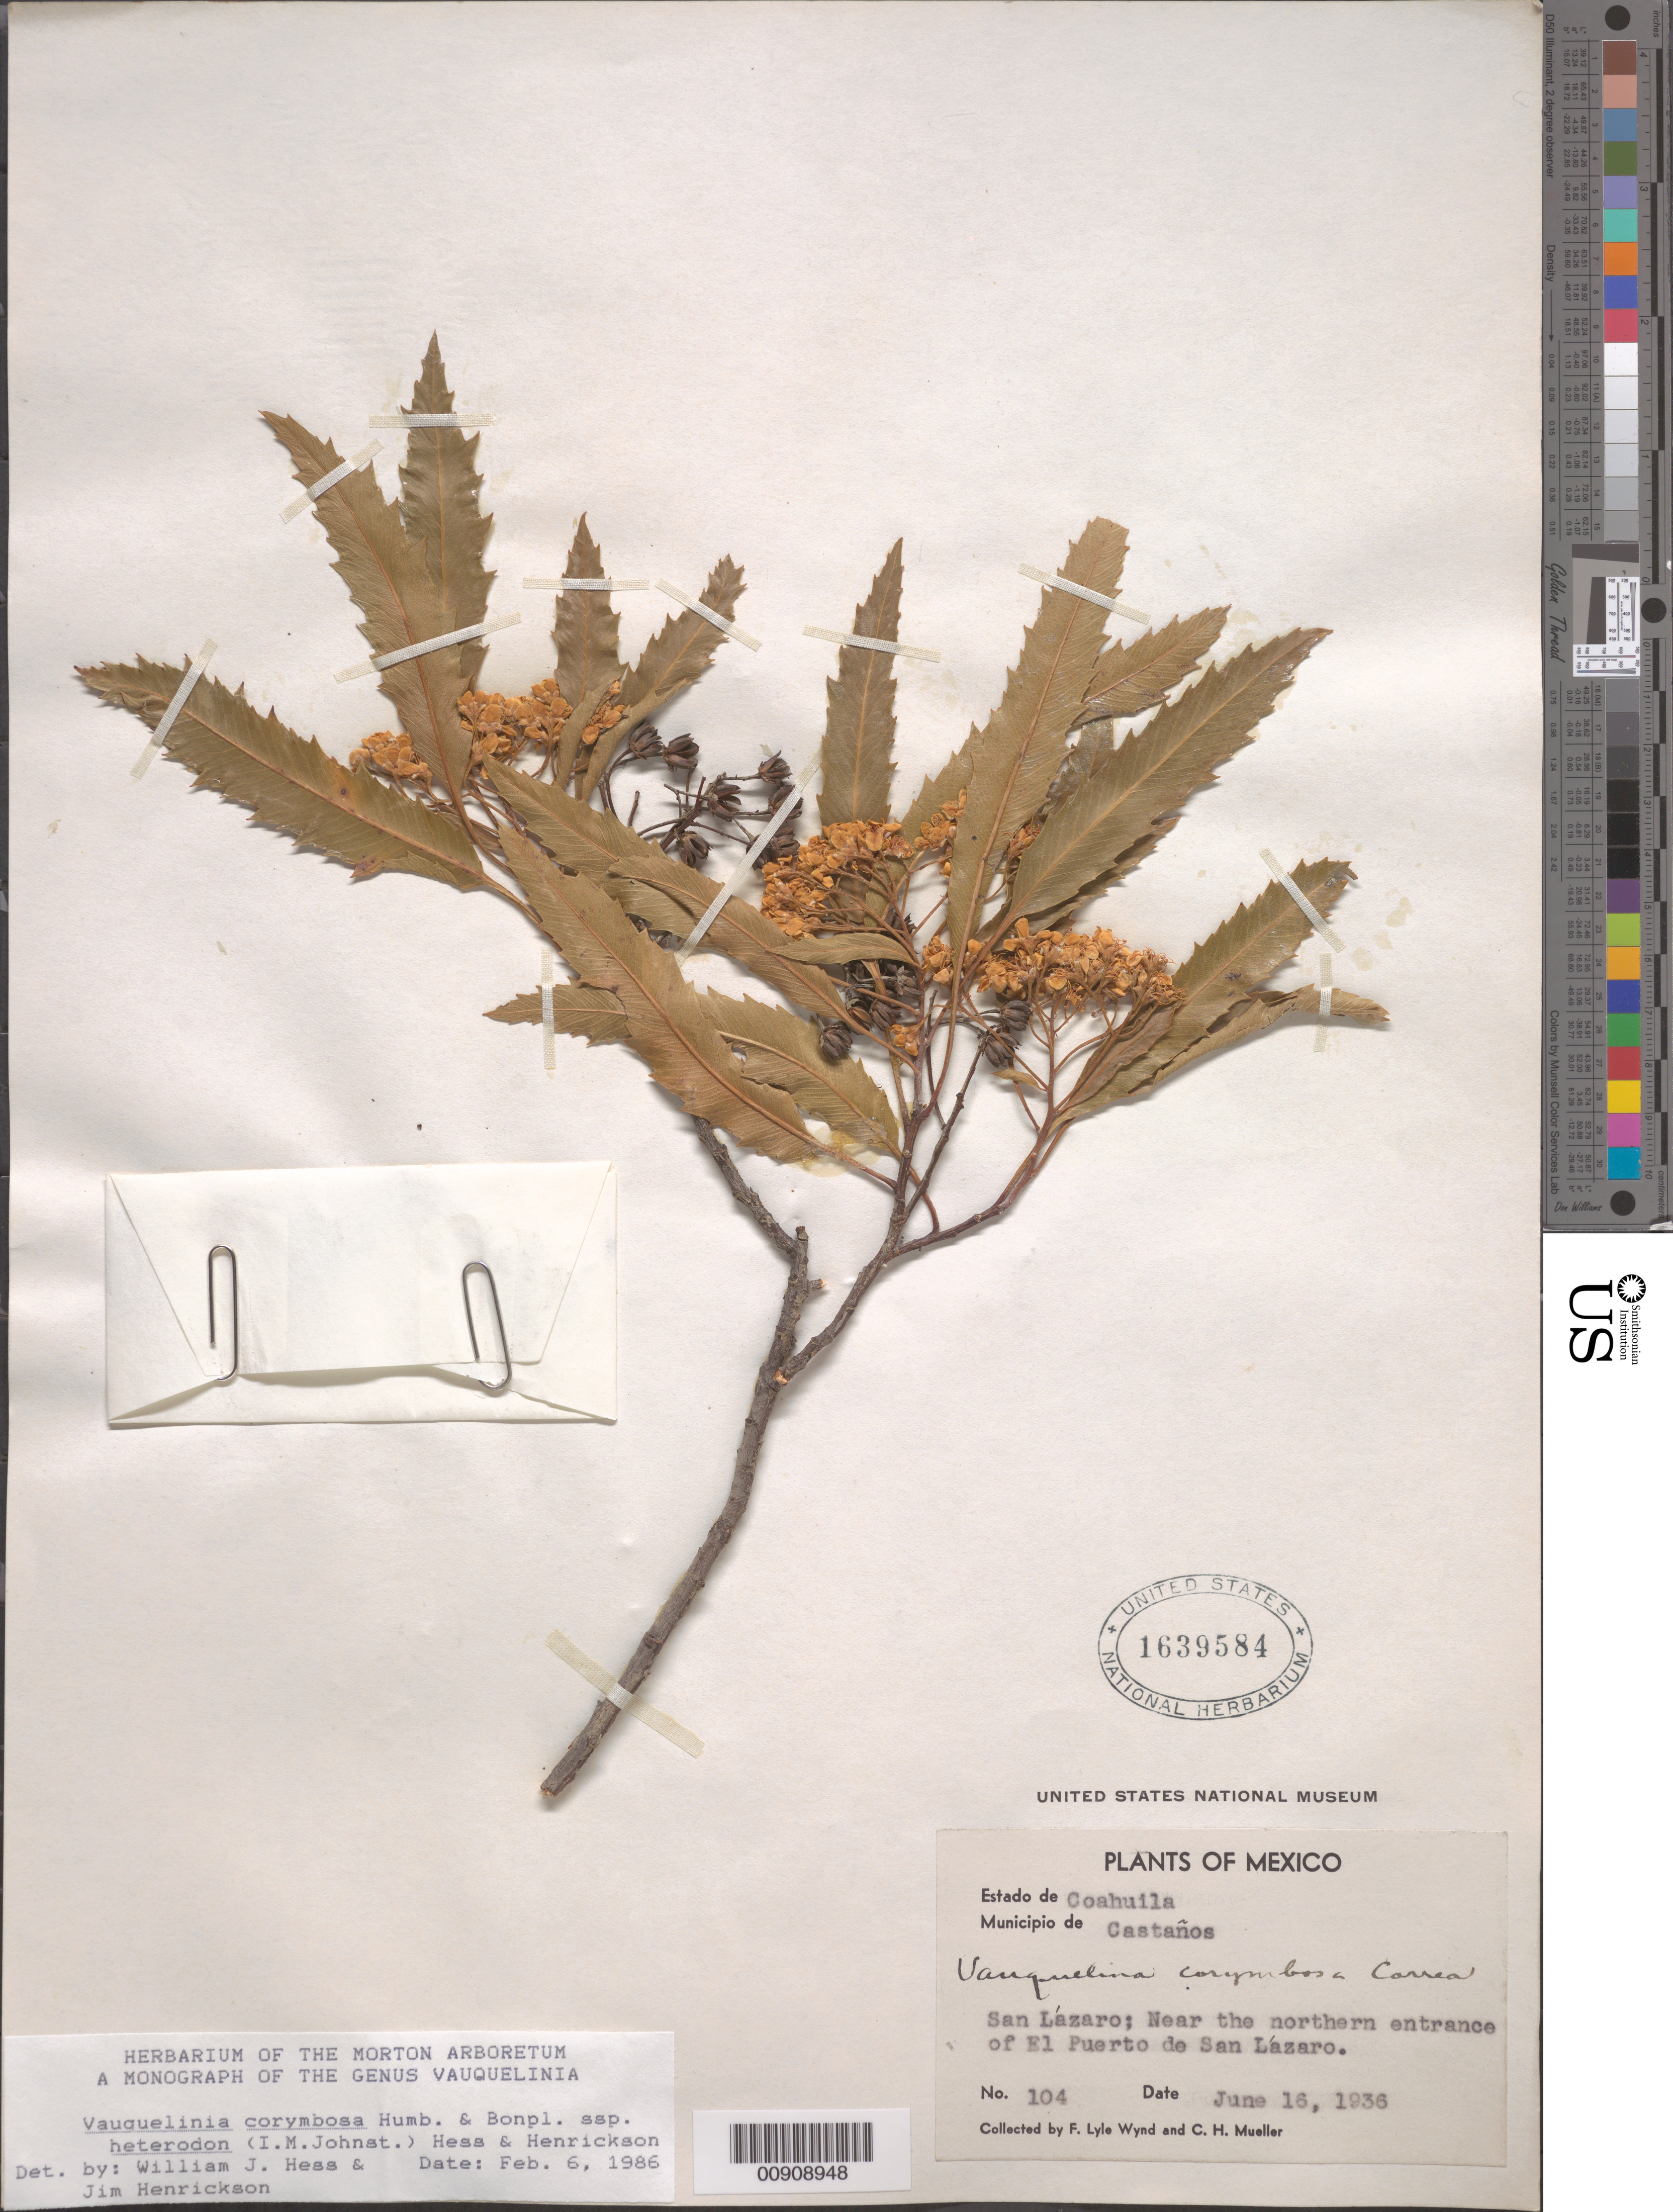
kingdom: Plantae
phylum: Tracheophyta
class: Magnoliopsida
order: Rosales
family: Rosaceae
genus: Vauquelinia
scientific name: Vauquelinia corymbosa subsp. heterodon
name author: (I.M. Johnst.) W.J. Hess & Henrickson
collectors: F. L. Wynd & C. H. Mueller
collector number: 104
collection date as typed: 16 Jun 1936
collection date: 1936-06-16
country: Mexico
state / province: Coahuila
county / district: Castaños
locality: Estado Coahuila, Municipio de Castaños, San Lázaro; Near the northern entrance of El Puerto de San Lázaro.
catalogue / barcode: US 1639584